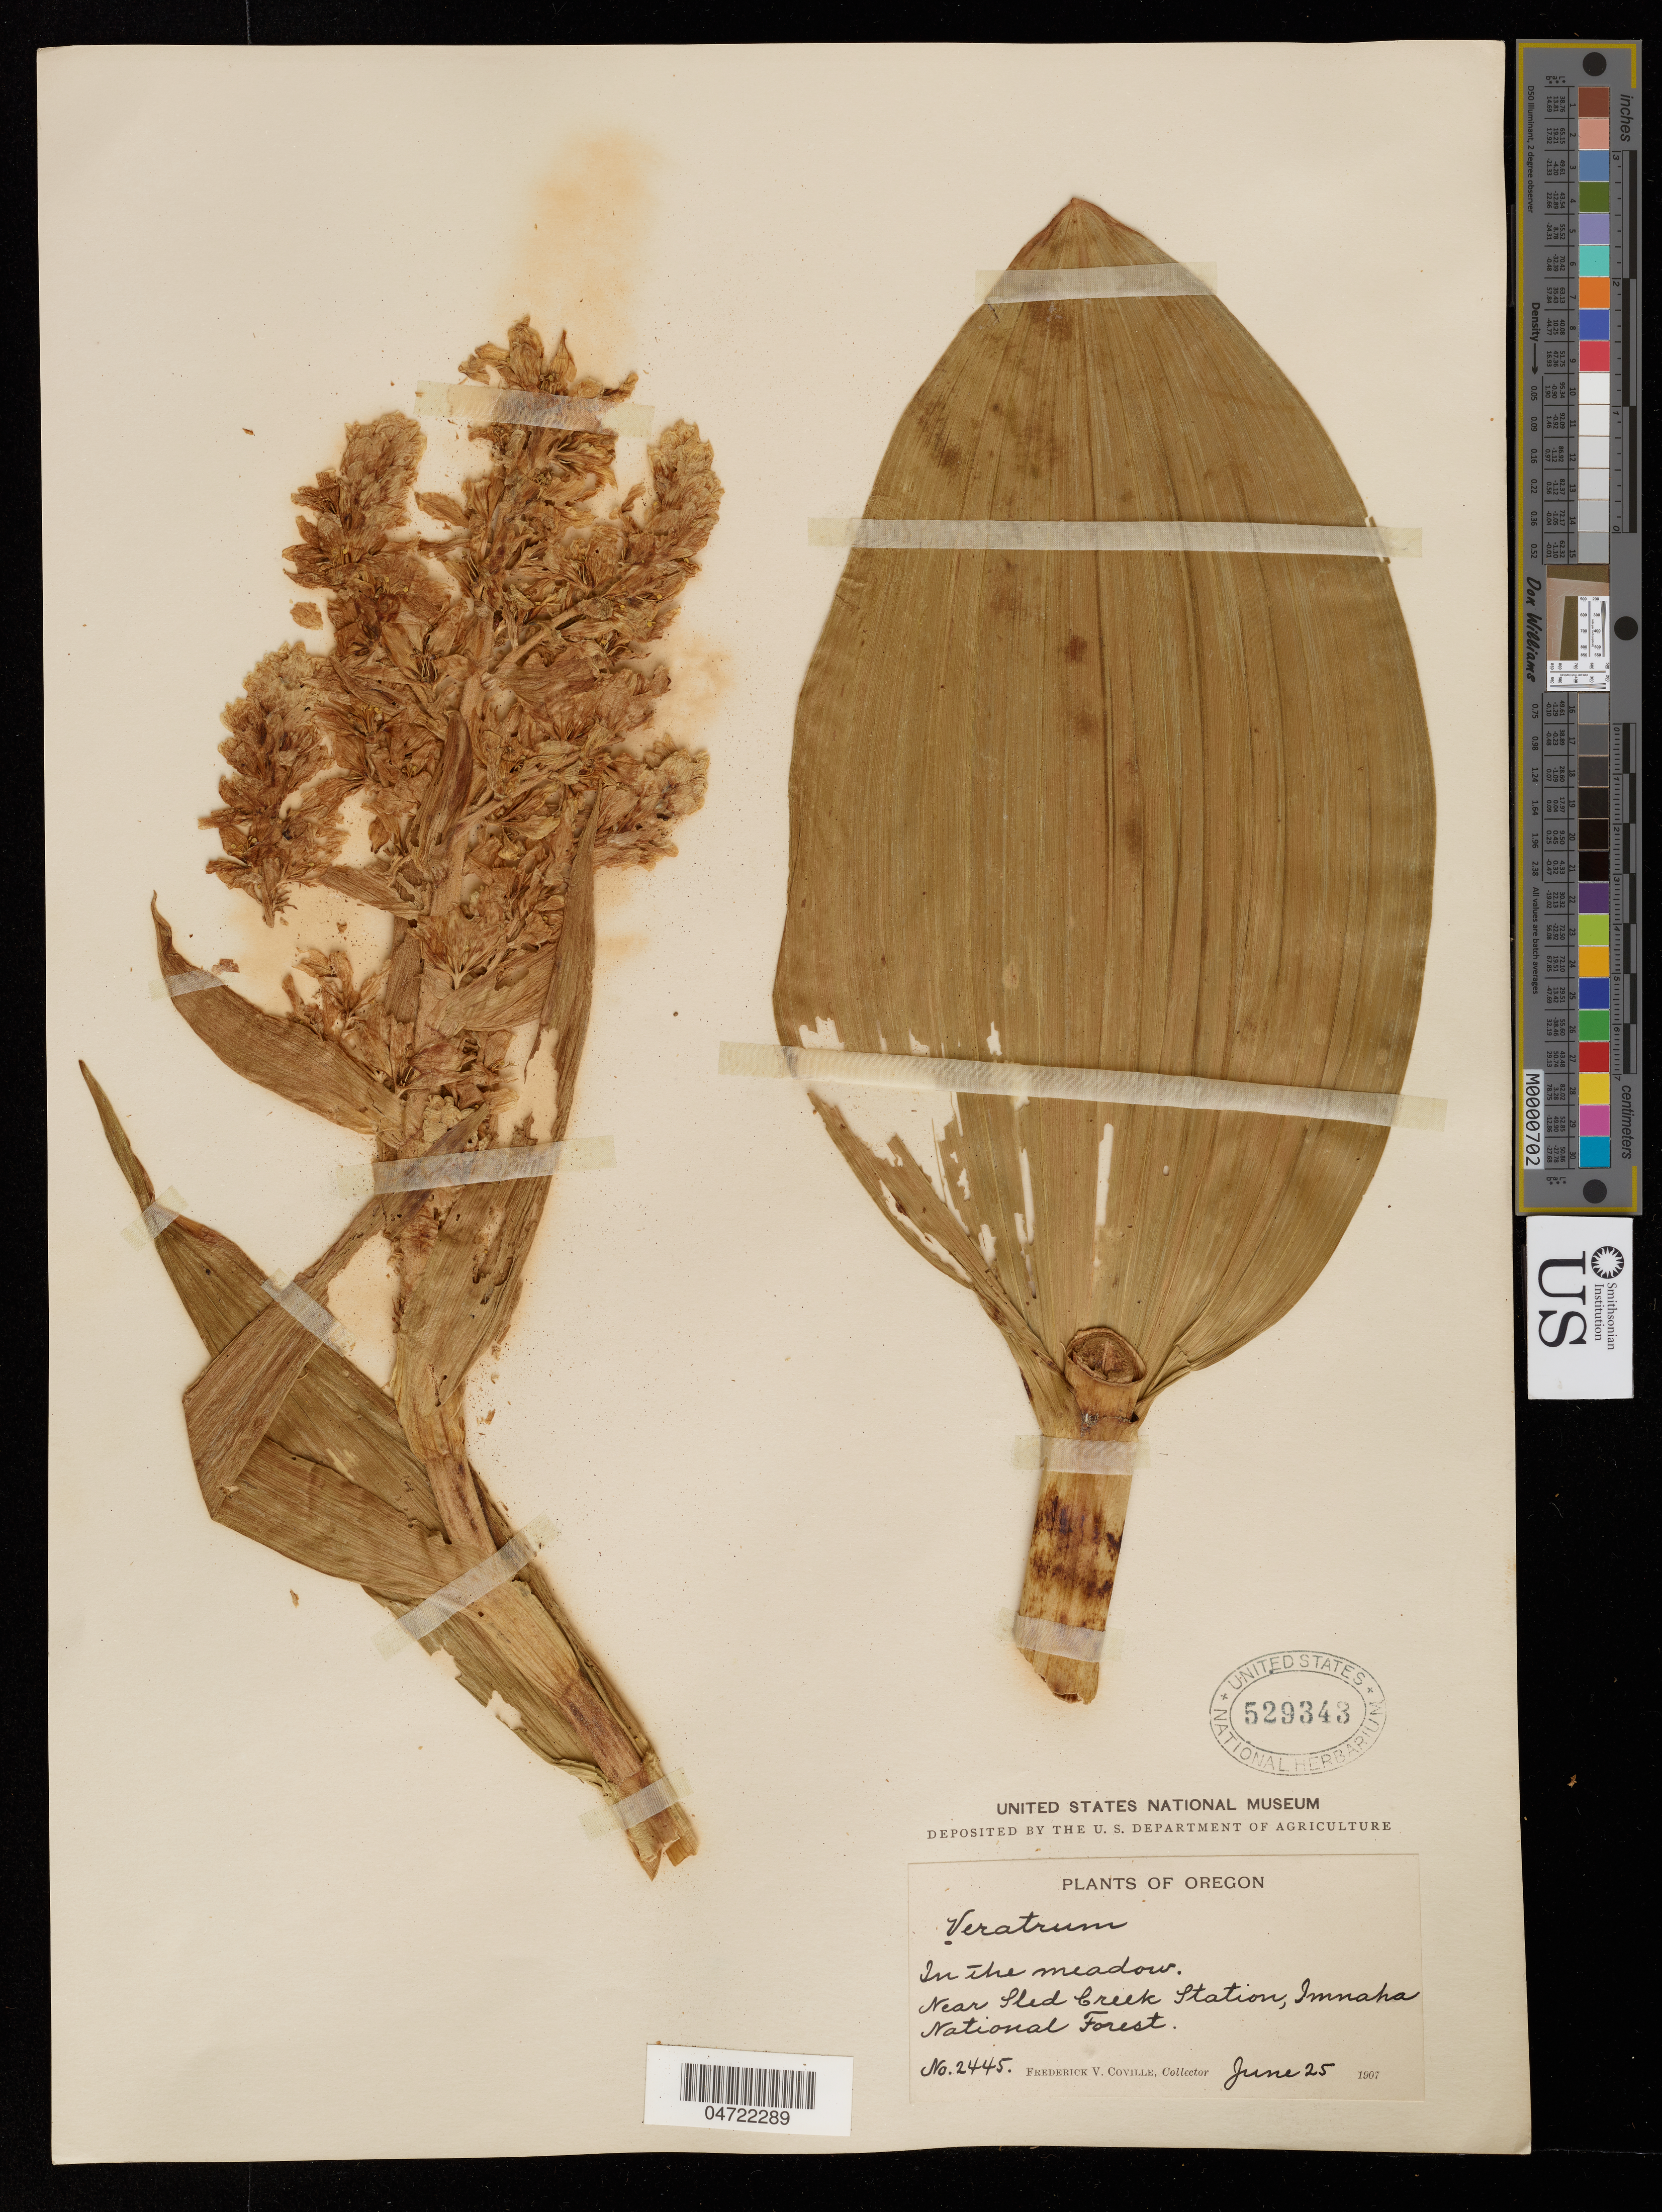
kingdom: Plantae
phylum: Tracheophyta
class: Liliopsida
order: Liliales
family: Melanthiaceae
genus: Veratrum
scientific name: Veratrum sp.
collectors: F. V. Coville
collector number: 2445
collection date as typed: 25 Jun 1907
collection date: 1907-06-25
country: United States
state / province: Oregon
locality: Imnaha National Forest, Sled Creek Ranger Station.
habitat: In the meadow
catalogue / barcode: US 529343